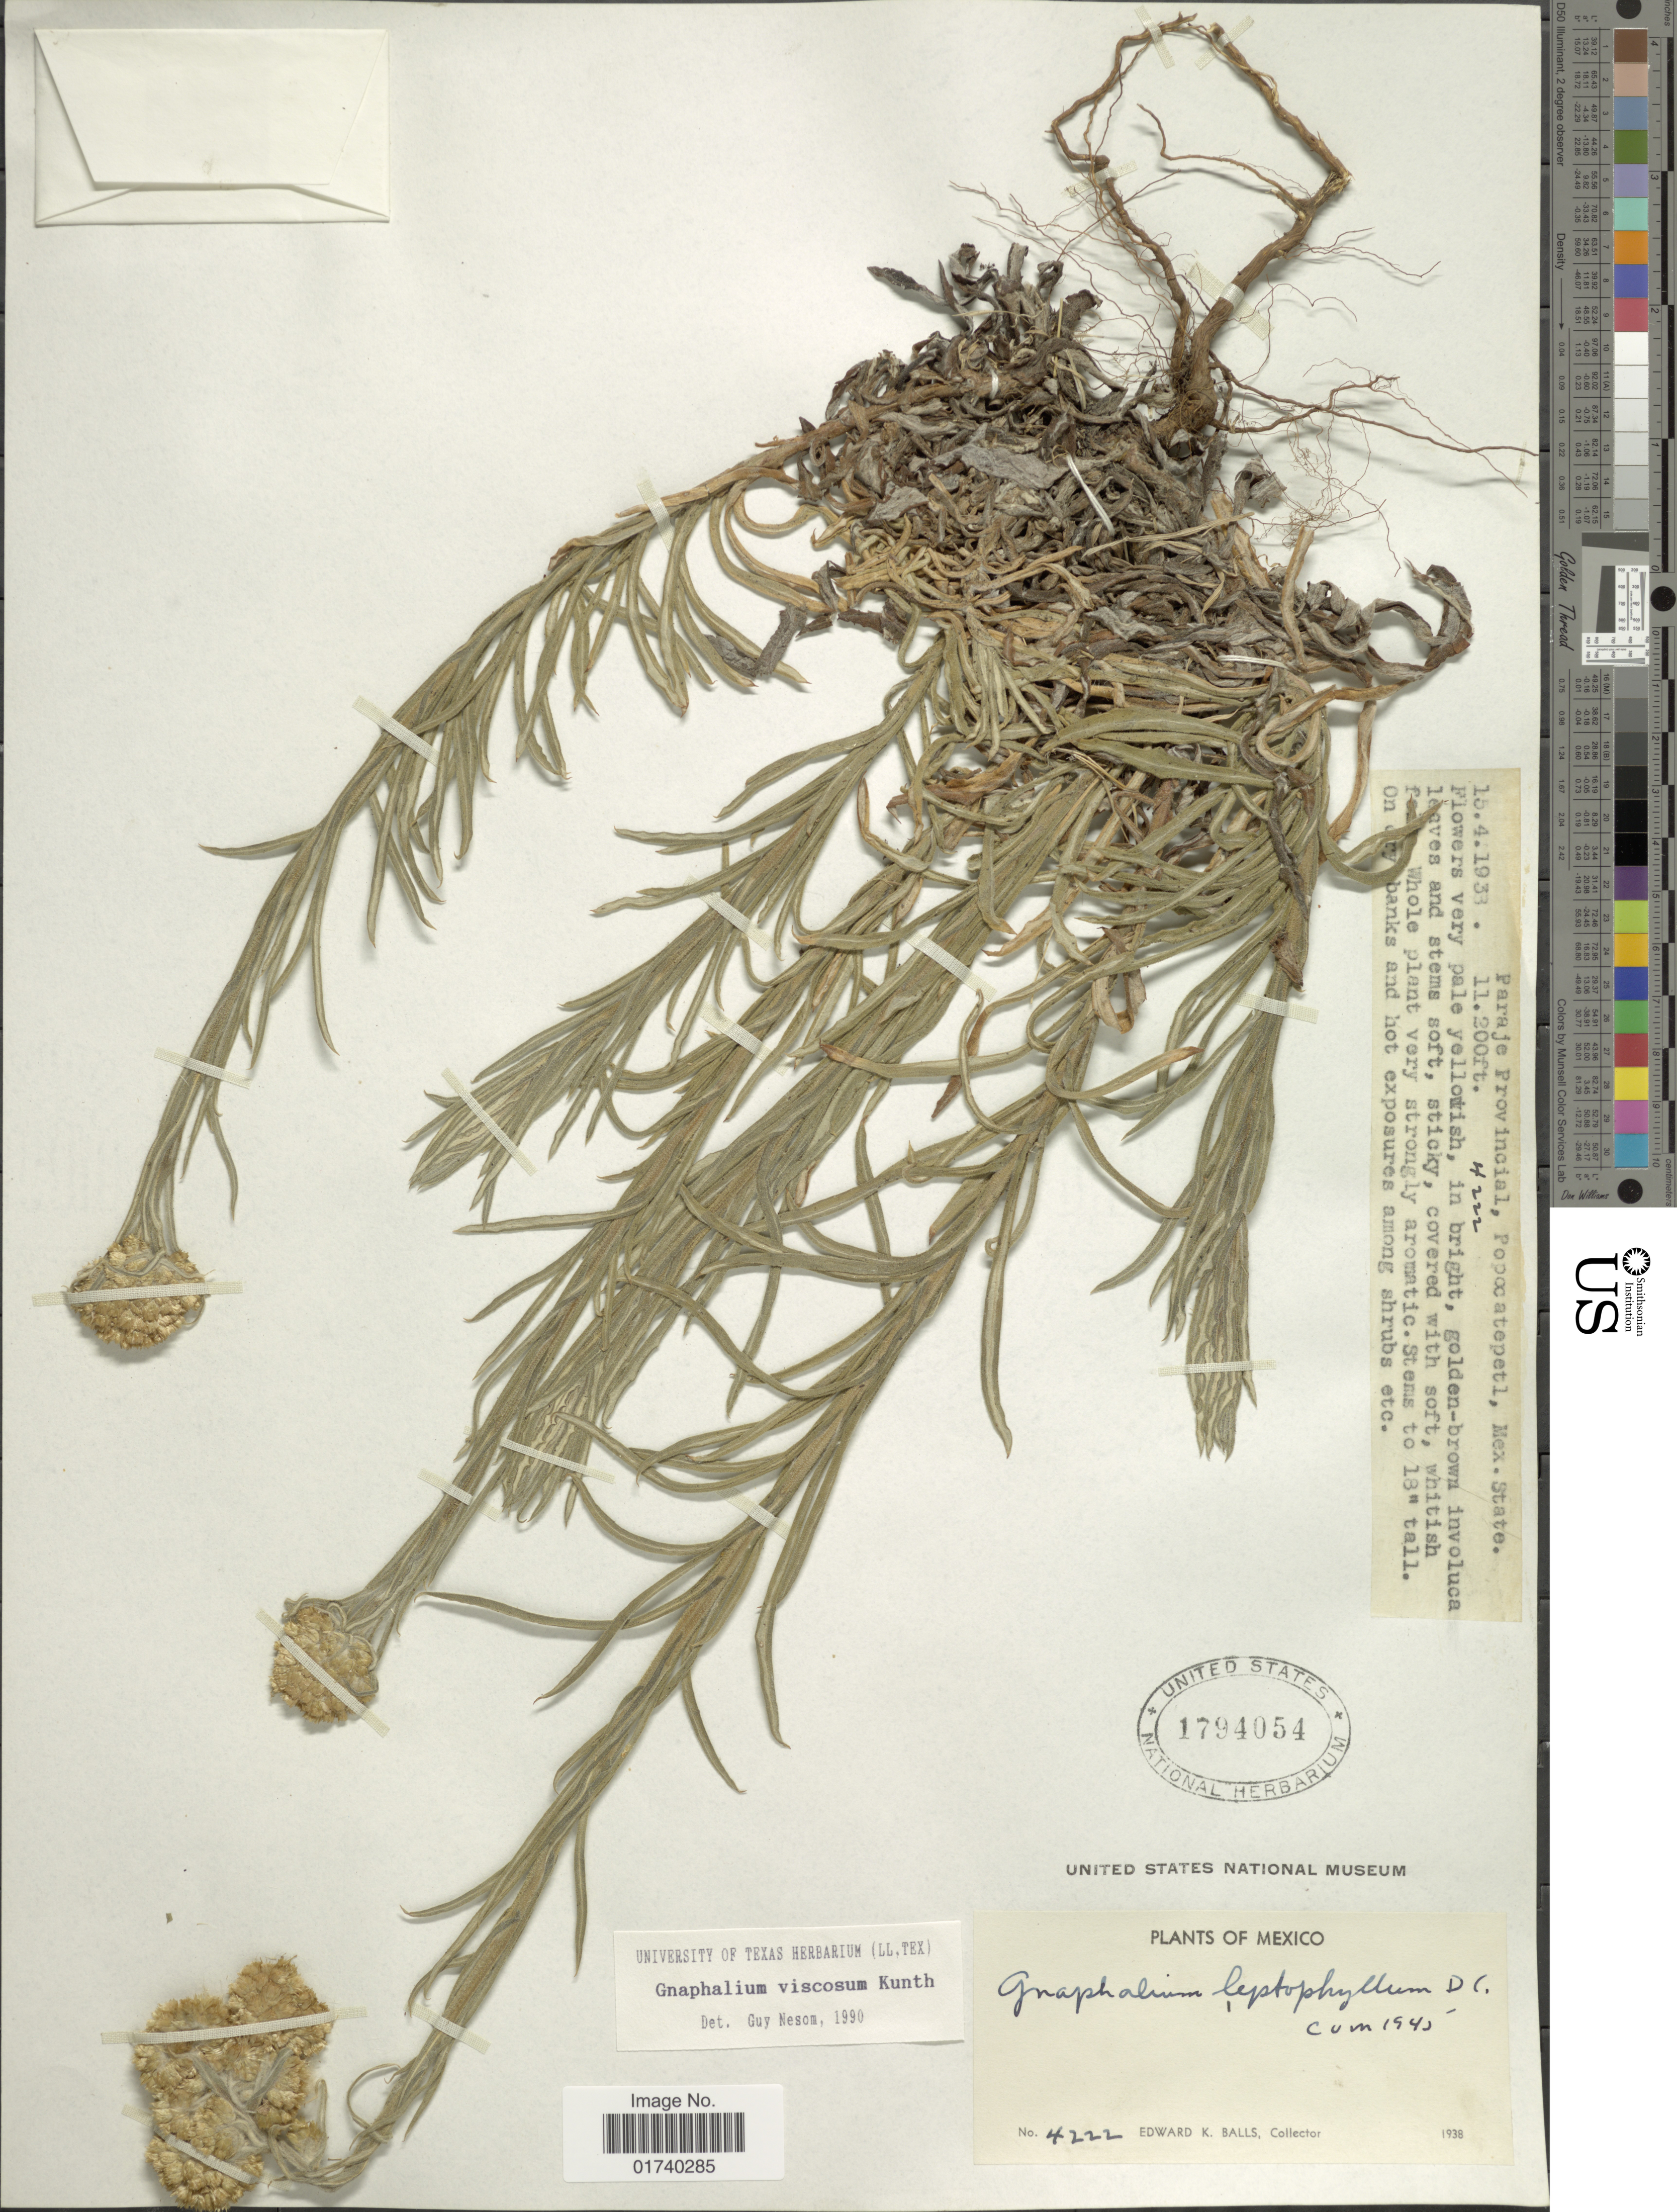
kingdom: Plantae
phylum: Tracheophyta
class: Magnoliopsida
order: Asterales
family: Asteraceae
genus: Pseudognaphalium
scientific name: Pseudognaphalium viscosum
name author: (Kunth) Anderb.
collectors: E. K. Balls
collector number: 4222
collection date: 1938-04-15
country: Mexico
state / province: México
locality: Paraje Provincial, Popocatepetl, Mex.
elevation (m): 3414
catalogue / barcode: US 1794054